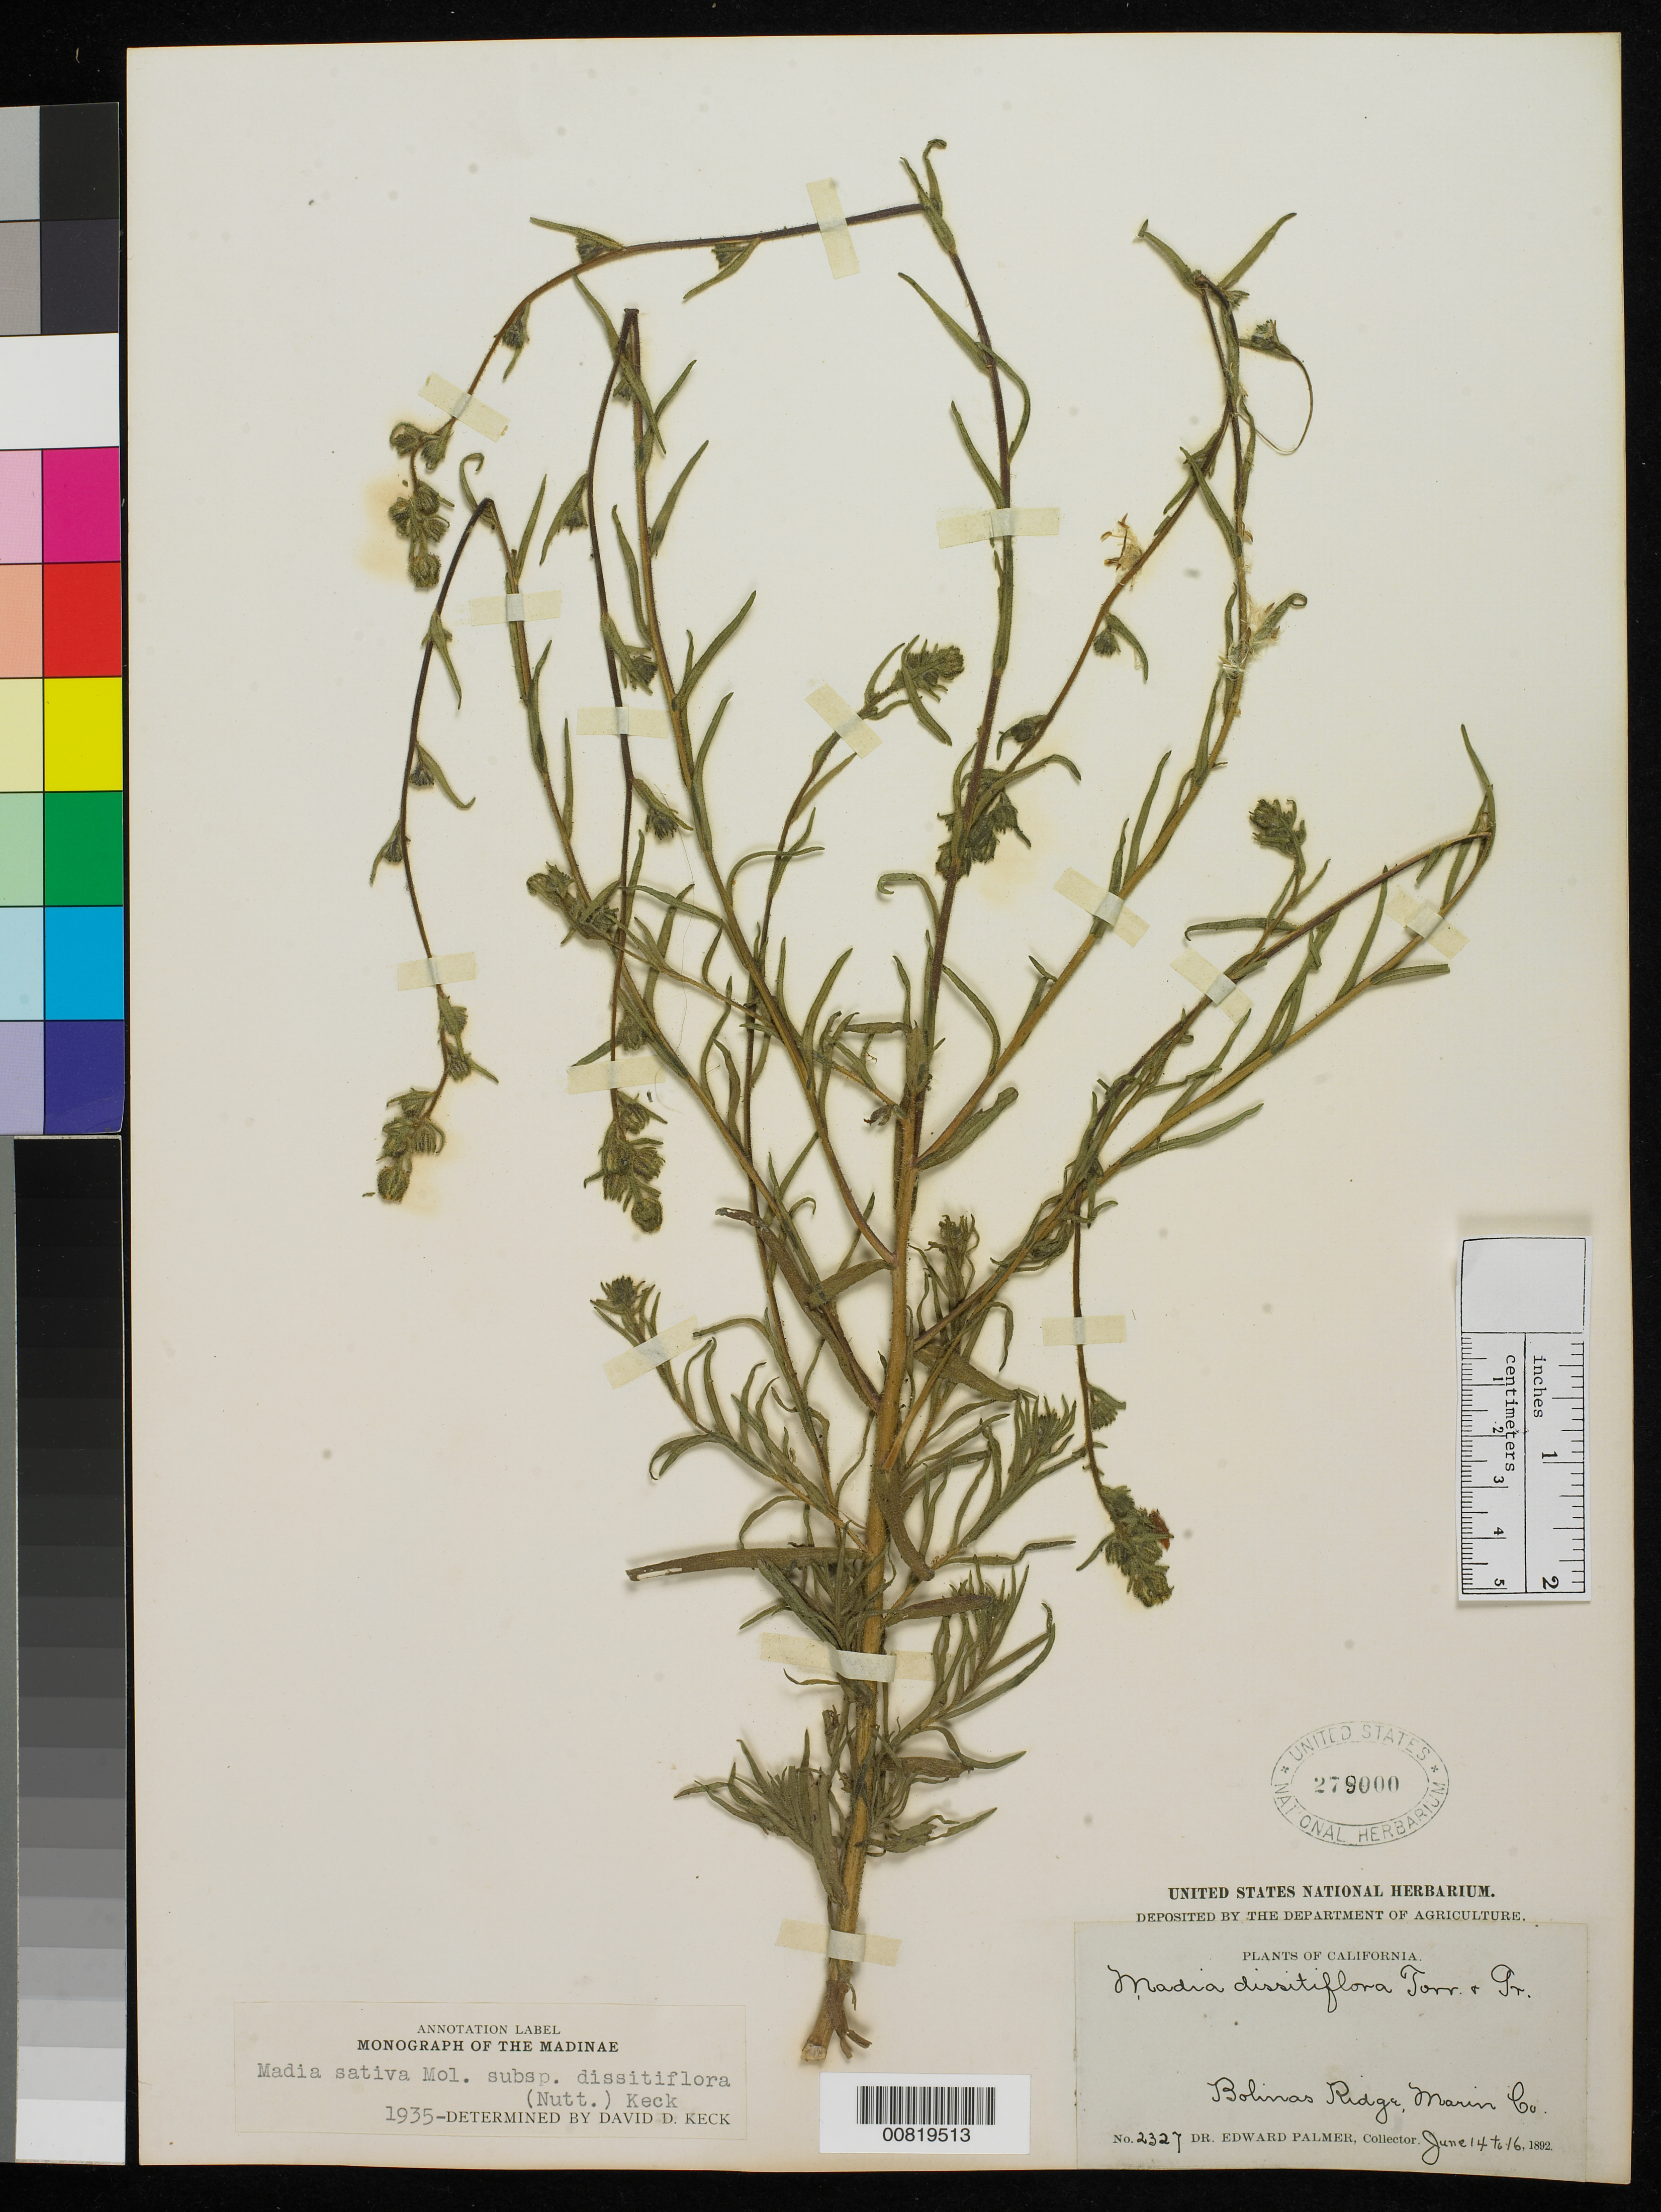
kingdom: Plantae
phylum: Tracheophyta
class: Magnoliopsida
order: Asterales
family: Asteraceae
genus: Madia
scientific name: Madia gracilis subsp. gracilis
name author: (Sm.) D.D. Keck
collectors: E. Palmer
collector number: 2327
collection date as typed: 14 Jun 1892 to 16 Jun 1892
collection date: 1892-06-14/1892-06-16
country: United States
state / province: California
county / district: Marin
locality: Bolinas Ridge, Marin County, California.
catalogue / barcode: US 279000